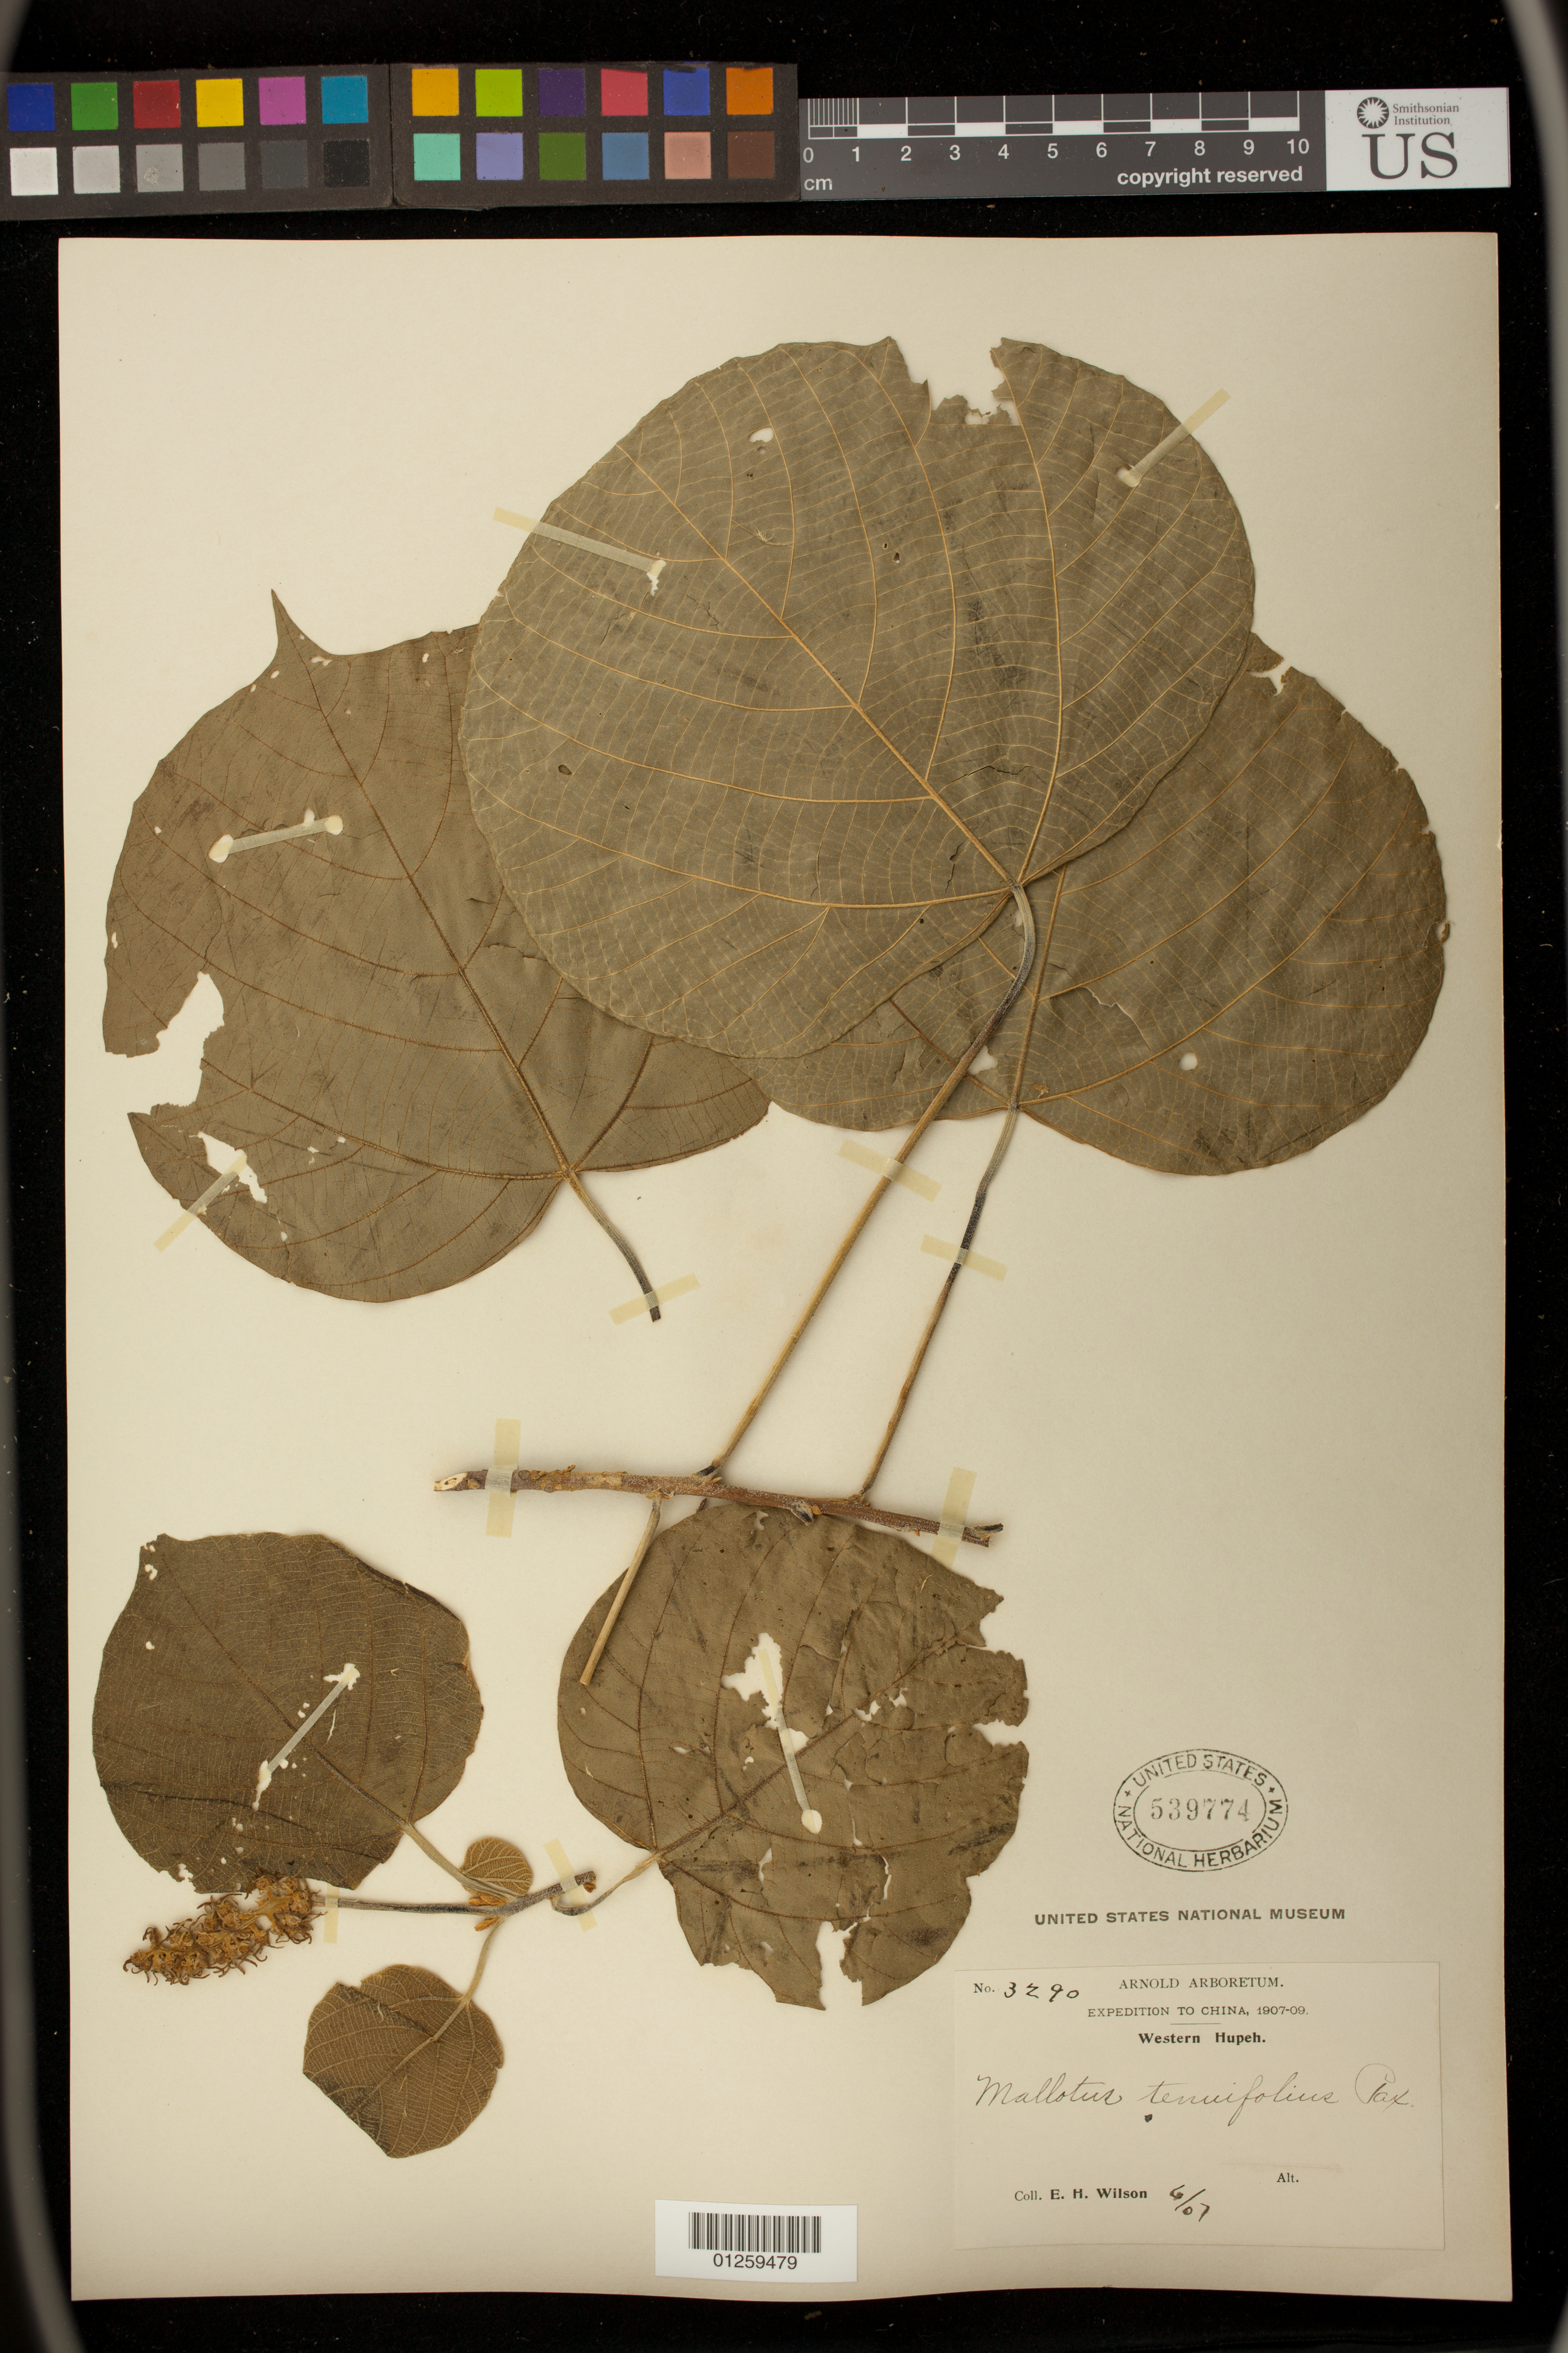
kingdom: Plantae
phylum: Tracheophyta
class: Magnoliopsida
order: Malpighiales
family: Euphorbiaceae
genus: Mallotus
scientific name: Mallotus tenuifolius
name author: Pax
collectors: E. H. Wilson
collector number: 3290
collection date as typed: Jun 1907 and -- Nov 1907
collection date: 1907-06,1907-11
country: China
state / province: Hubei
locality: Western Hupeh.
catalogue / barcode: US 539774